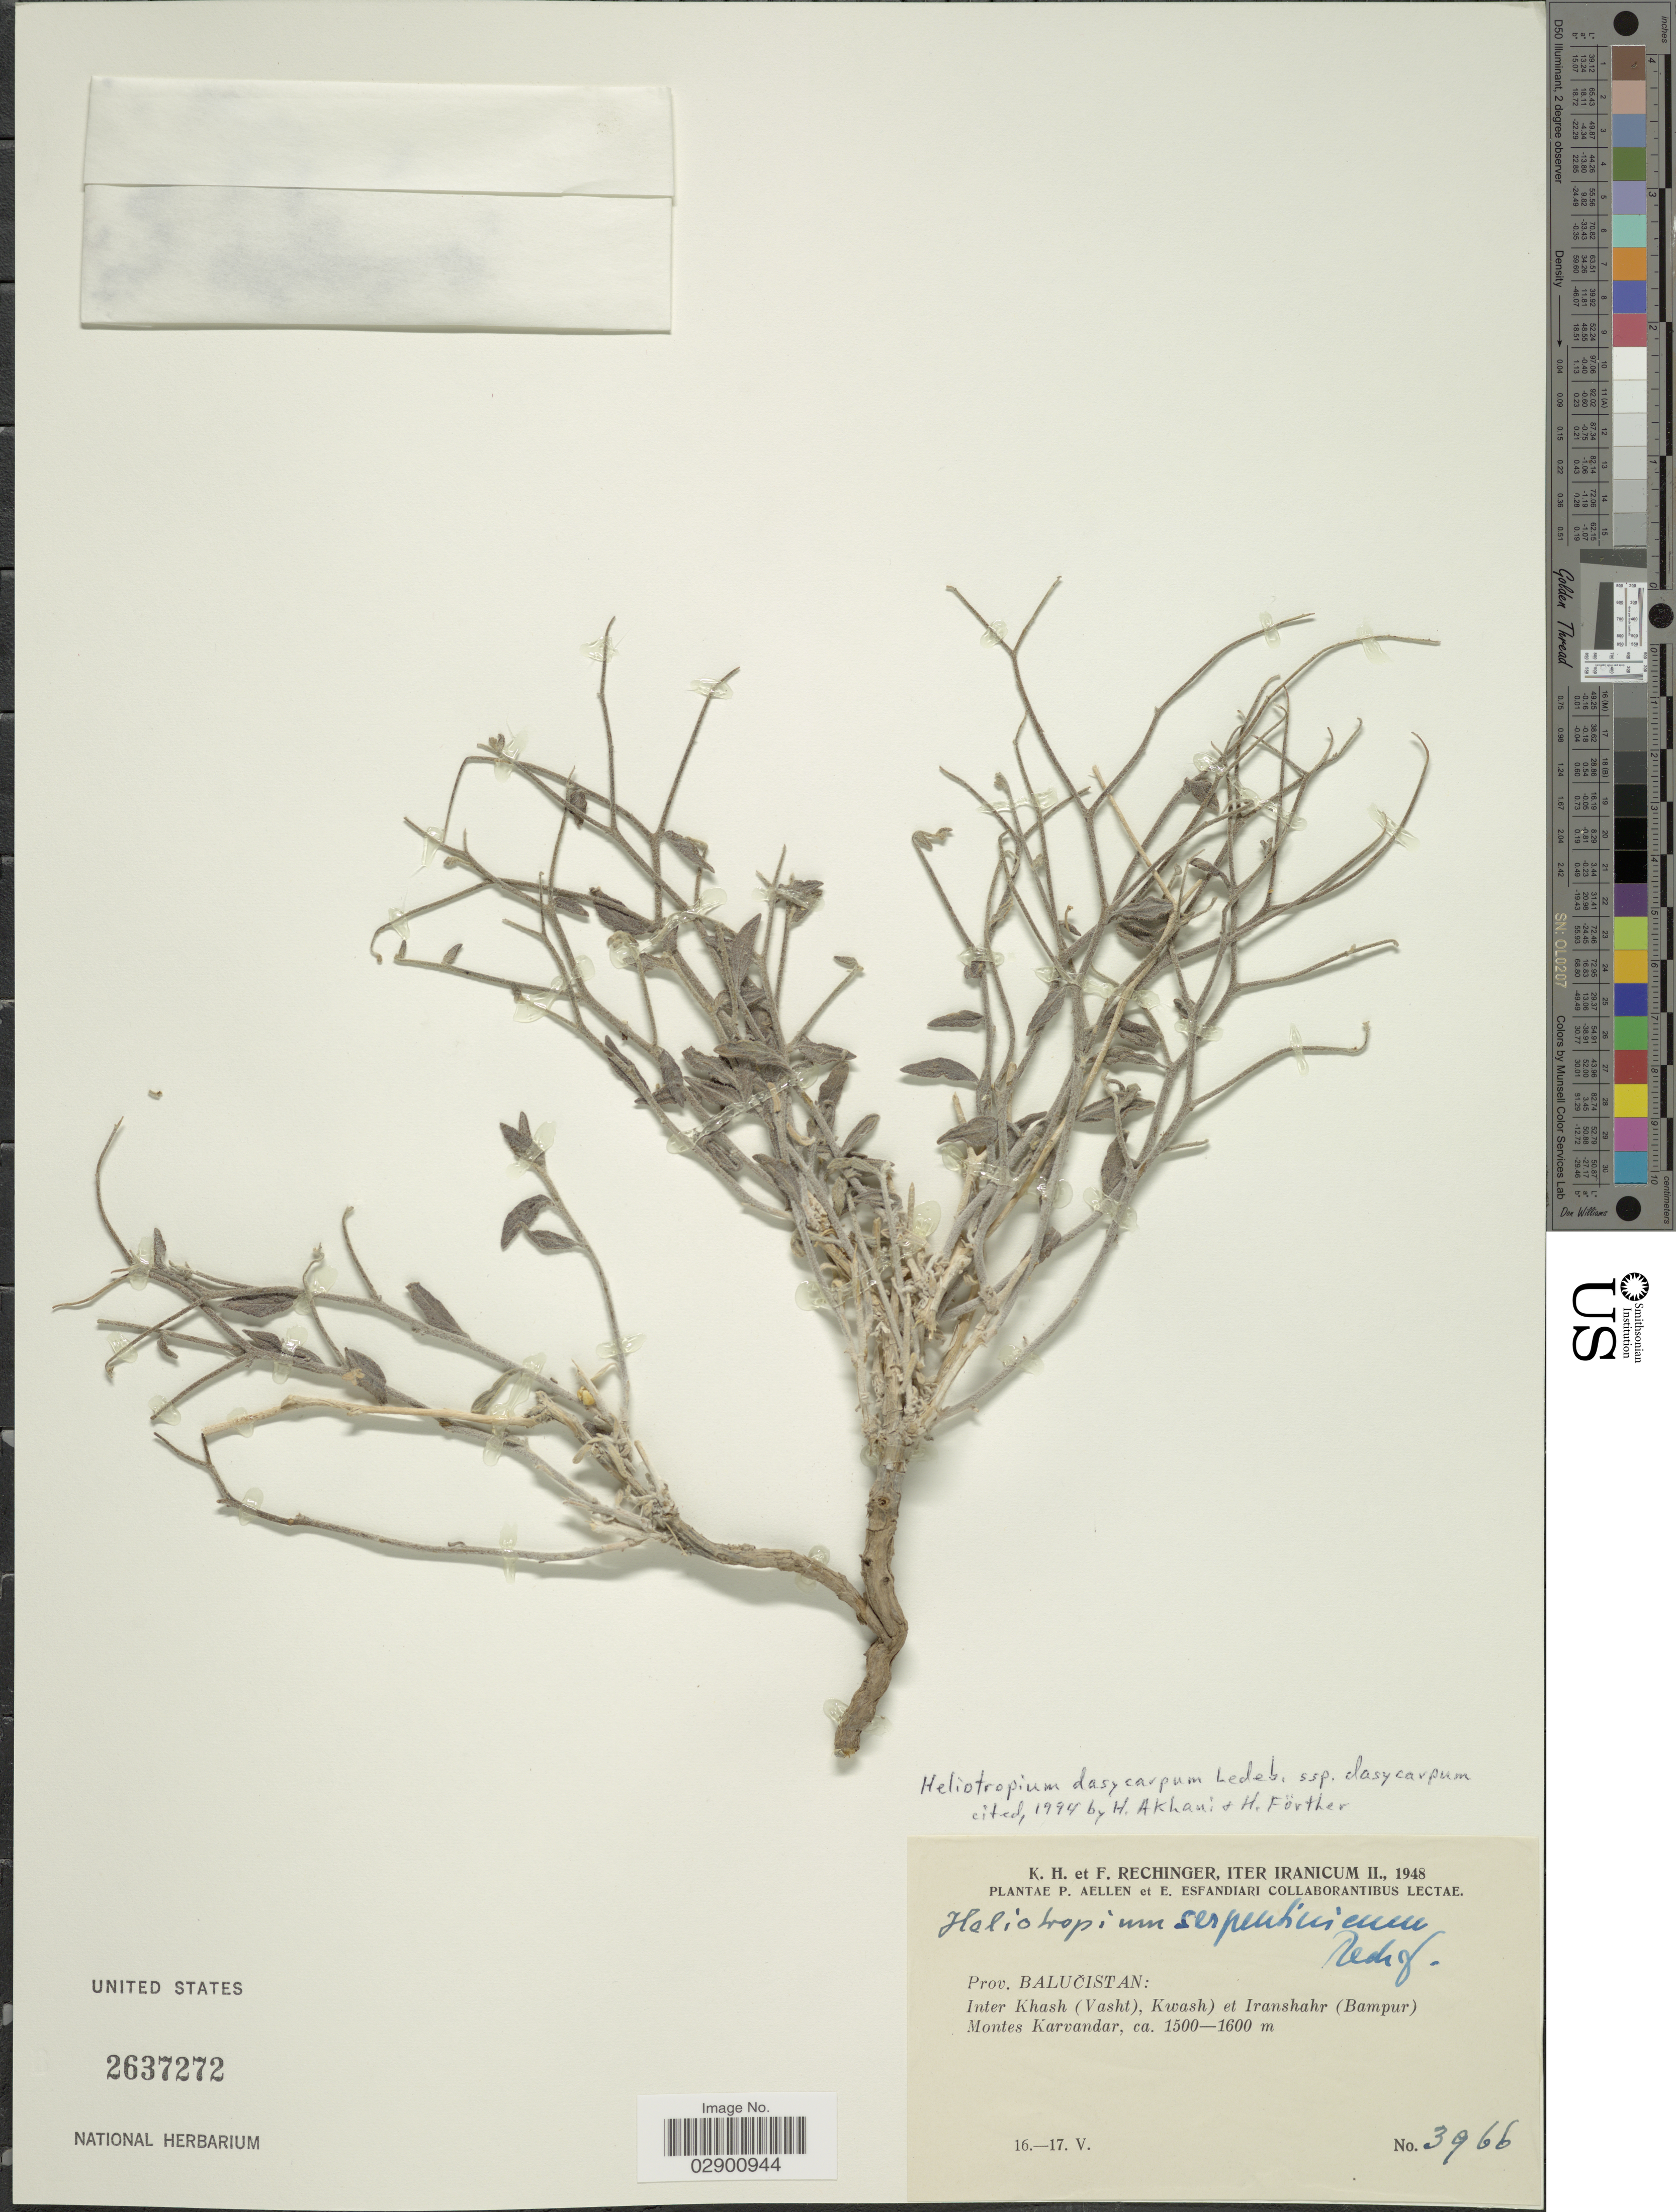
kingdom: Plantae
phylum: Tracheophyta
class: Magnoliopsida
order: Boraginales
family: Heliotropiaceae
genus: Heliotropium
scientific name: Heliotropium dasycarpum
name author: Ledeb.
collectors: K. H. Rechinger, F. Rechinger, P. Aellen & E. Esfandiari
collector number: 3966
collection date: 1948-05-16/1948-05-17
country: Iran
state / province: Sistan and Baluchistan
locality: Iter Iranicum II. Prov. Balucistan: Inter Khash (Vasht), Kwash) et Iranshahr (Bampur) Montes Karvandar.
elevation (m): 1500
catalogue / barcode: US 2637272